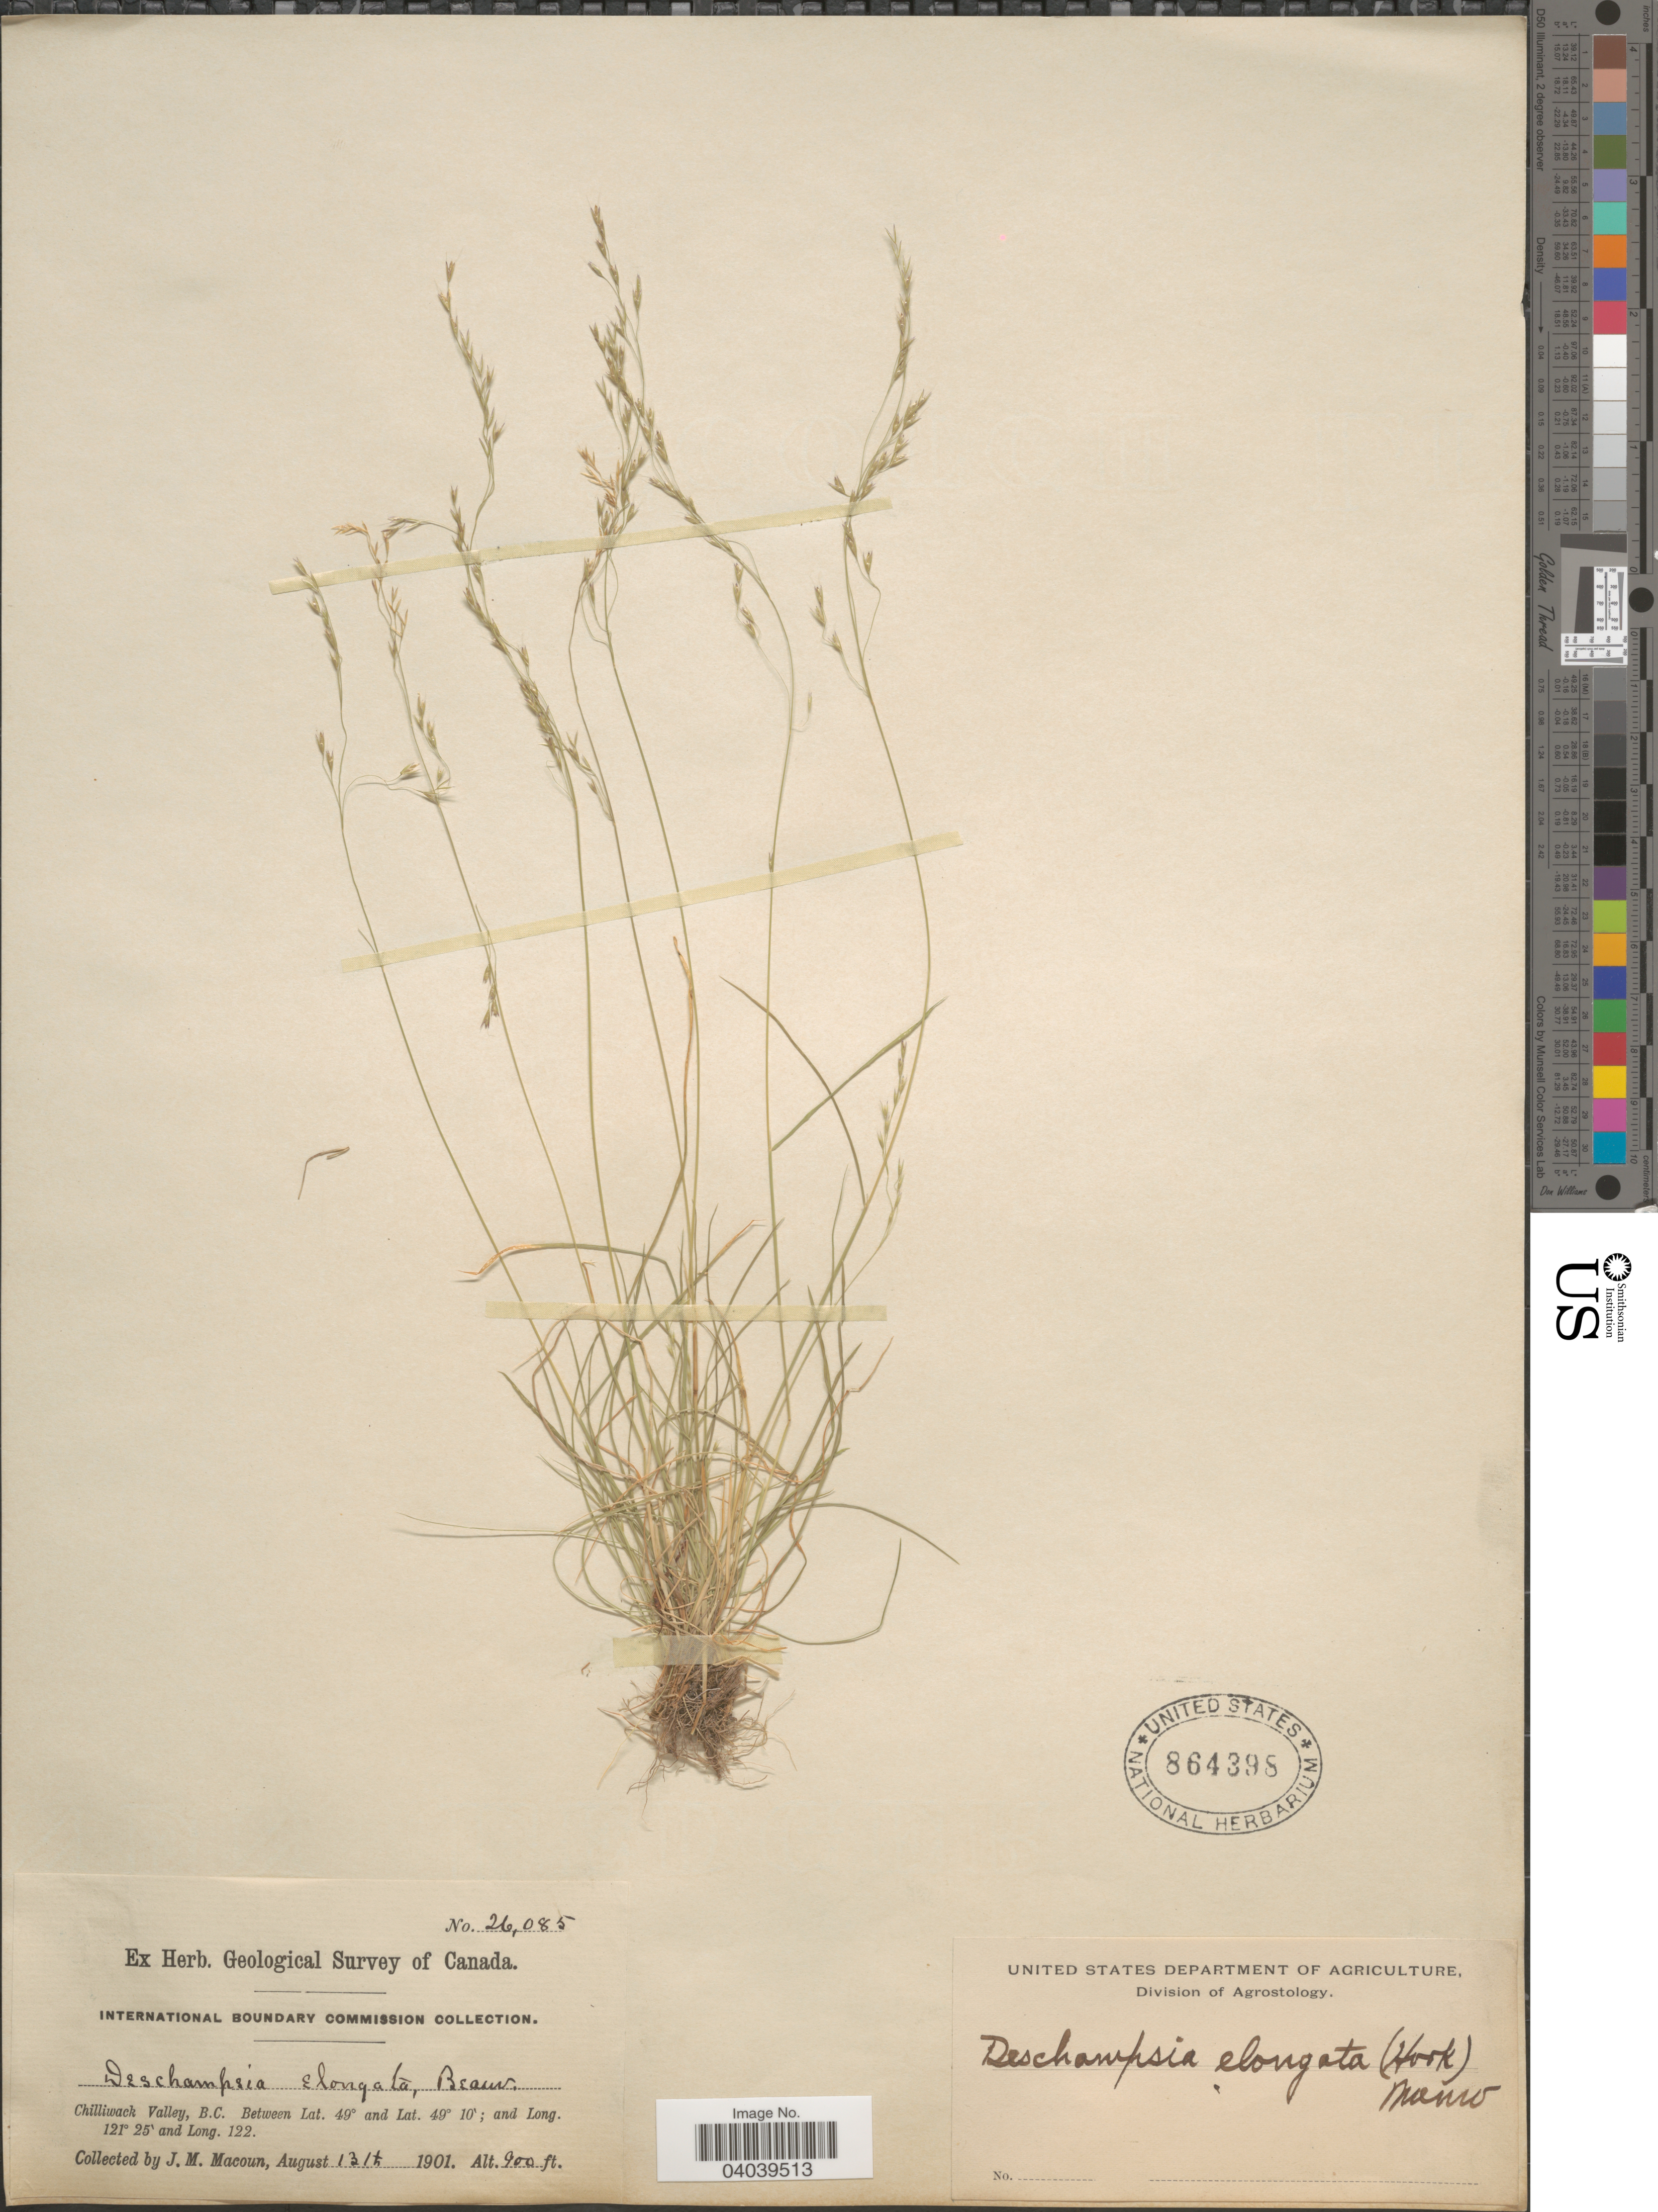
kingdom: Plantae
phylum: Tracheophyta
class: Liliopsida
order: Poales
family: Poaceae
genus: Deschampsia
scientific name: Deschampsia elongata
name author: (Hook.) Munro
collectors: J. M. Macoun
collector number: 26085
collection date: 1901-08-13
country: Canada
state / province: British Columbia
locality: Chilliwack Valley.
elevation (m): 274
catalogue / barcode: US 864398